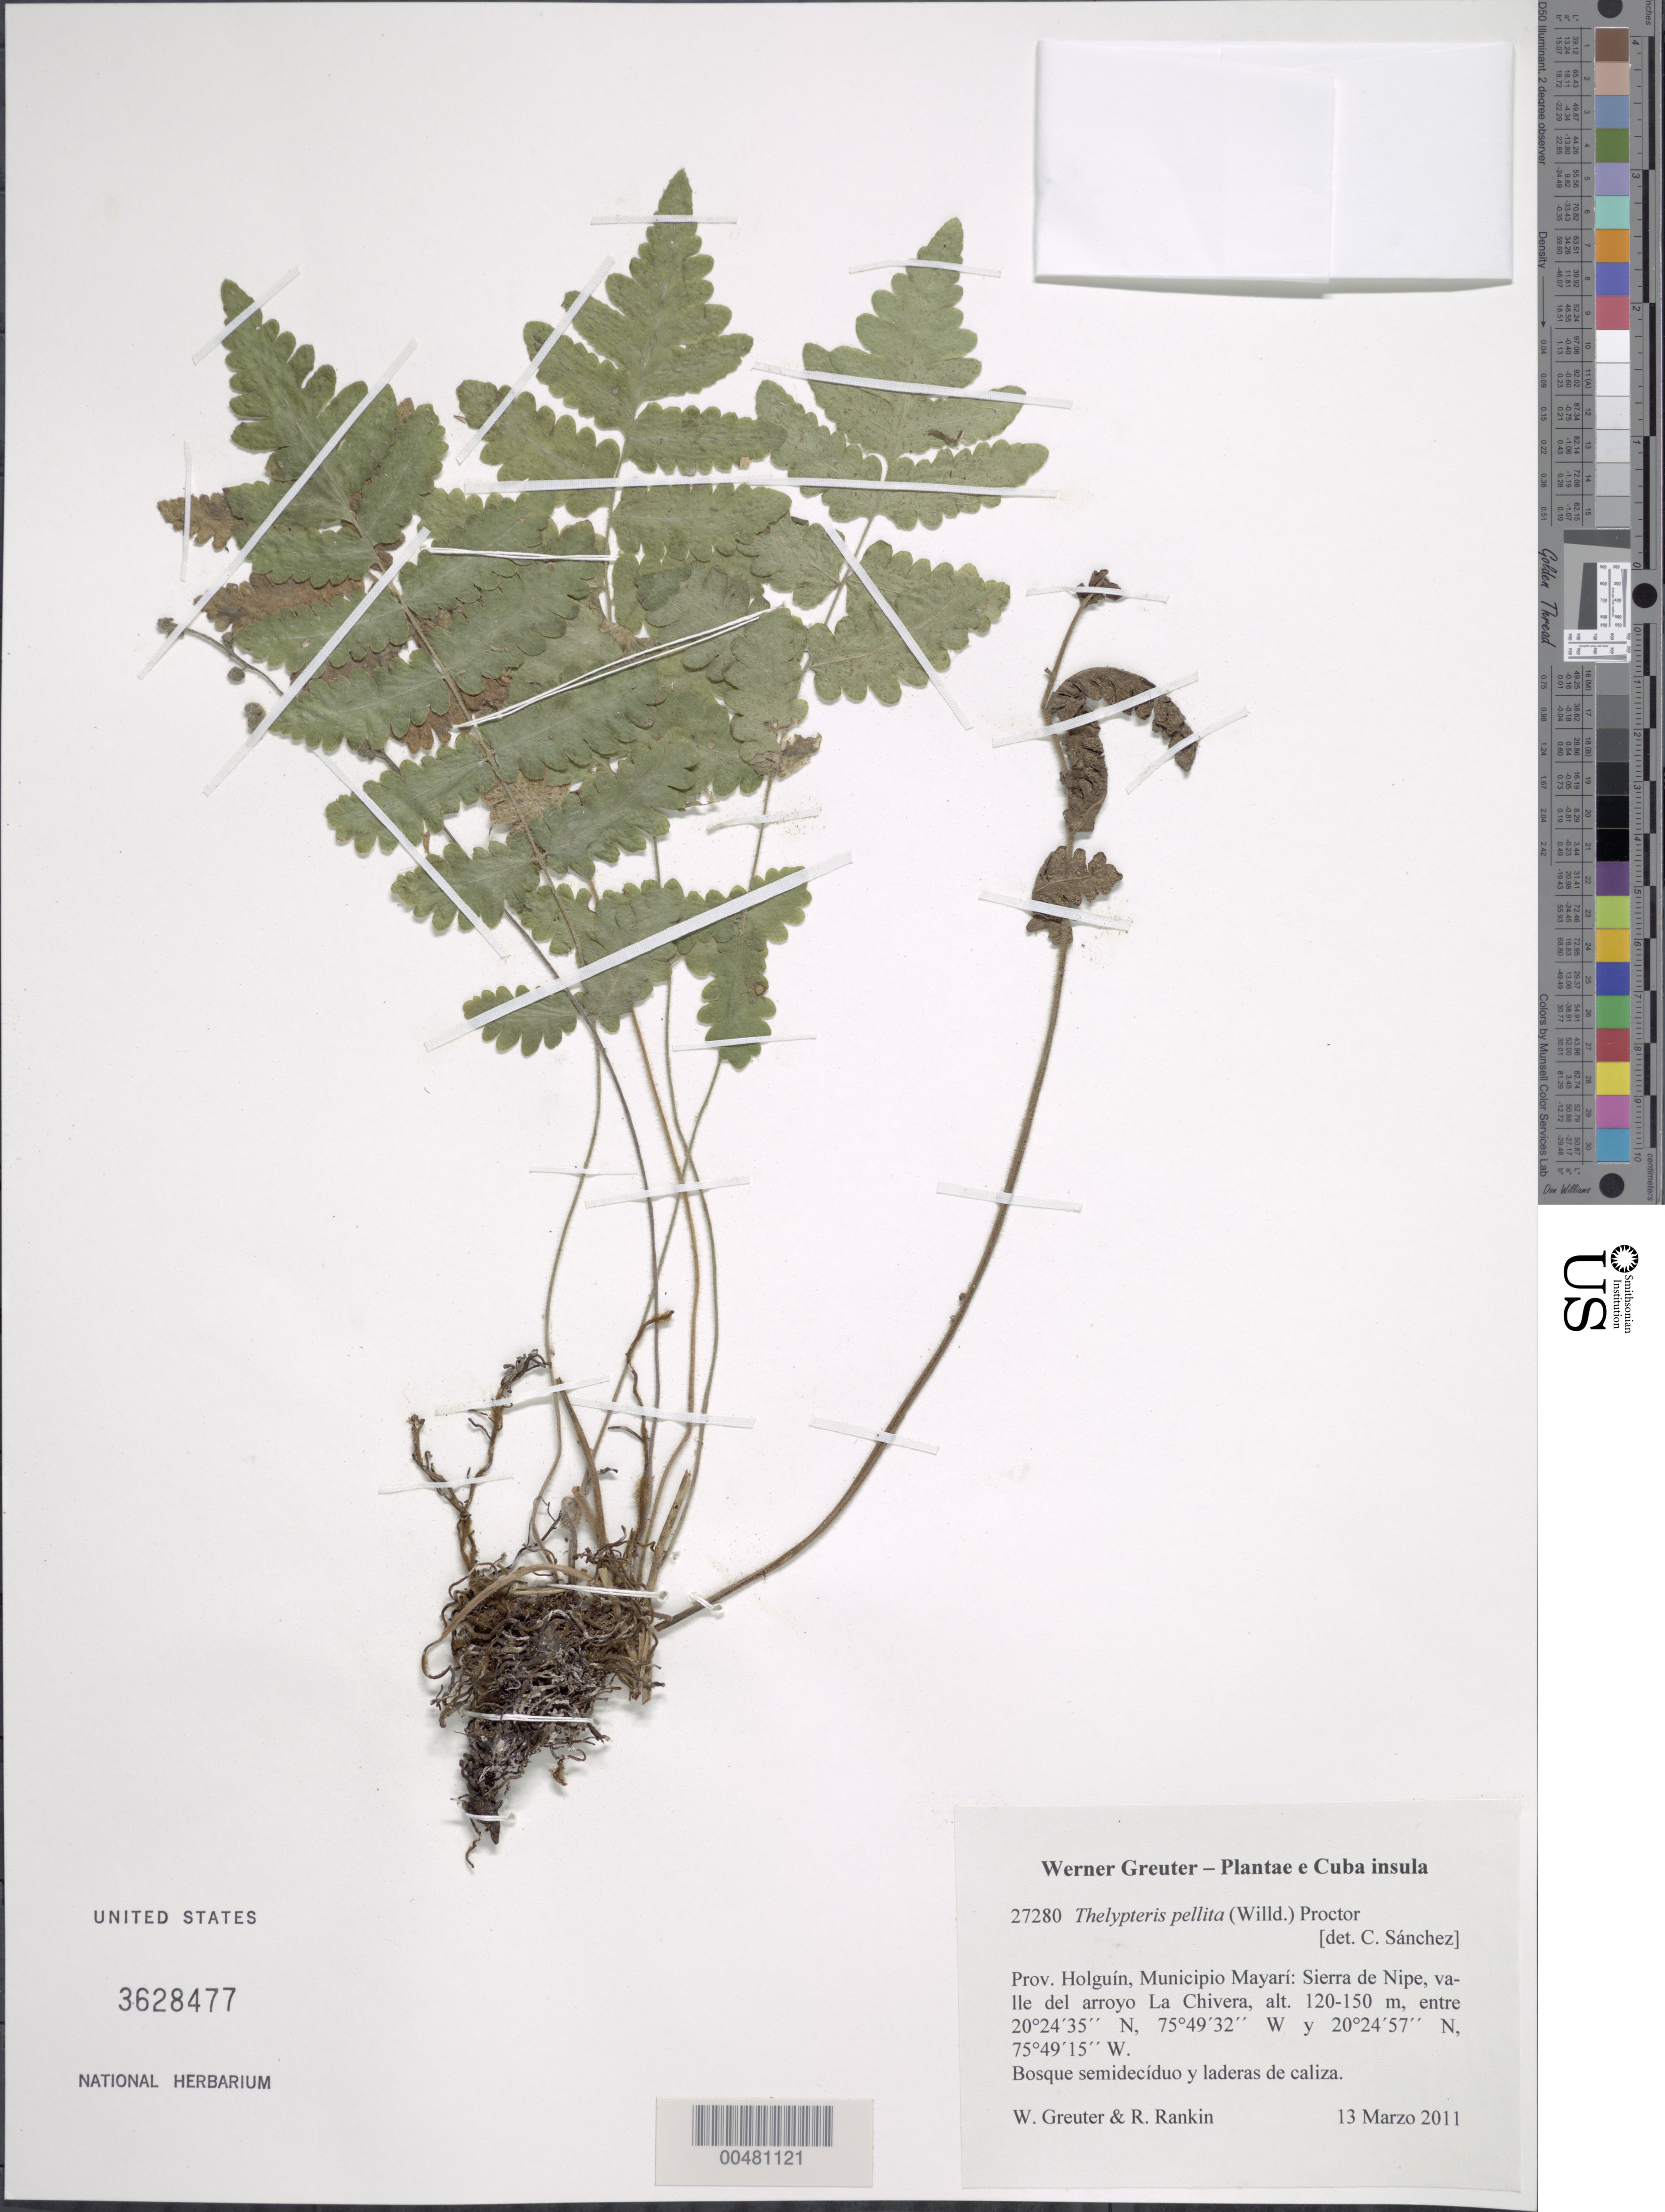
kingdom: Plantae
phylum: Tracheophyta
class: Polypodiopsida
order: Polypodiales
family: Thelypteridaceae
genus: Goniopteris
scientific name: Goniopteris pellita (Willd.) comb. nov., ined 2015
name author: (Willd.)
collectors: W. R. Greuter & R. Rankin Rodriguez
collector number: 27280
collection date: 2011-03-13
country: Cuba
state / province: Holguin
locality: Mun. Mayarí, Sierra de Nipe, valle del arroyo La Chivera.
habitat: Bosque semidecíduo y laderas de caliza.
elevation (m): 120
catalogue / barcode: US 3628477